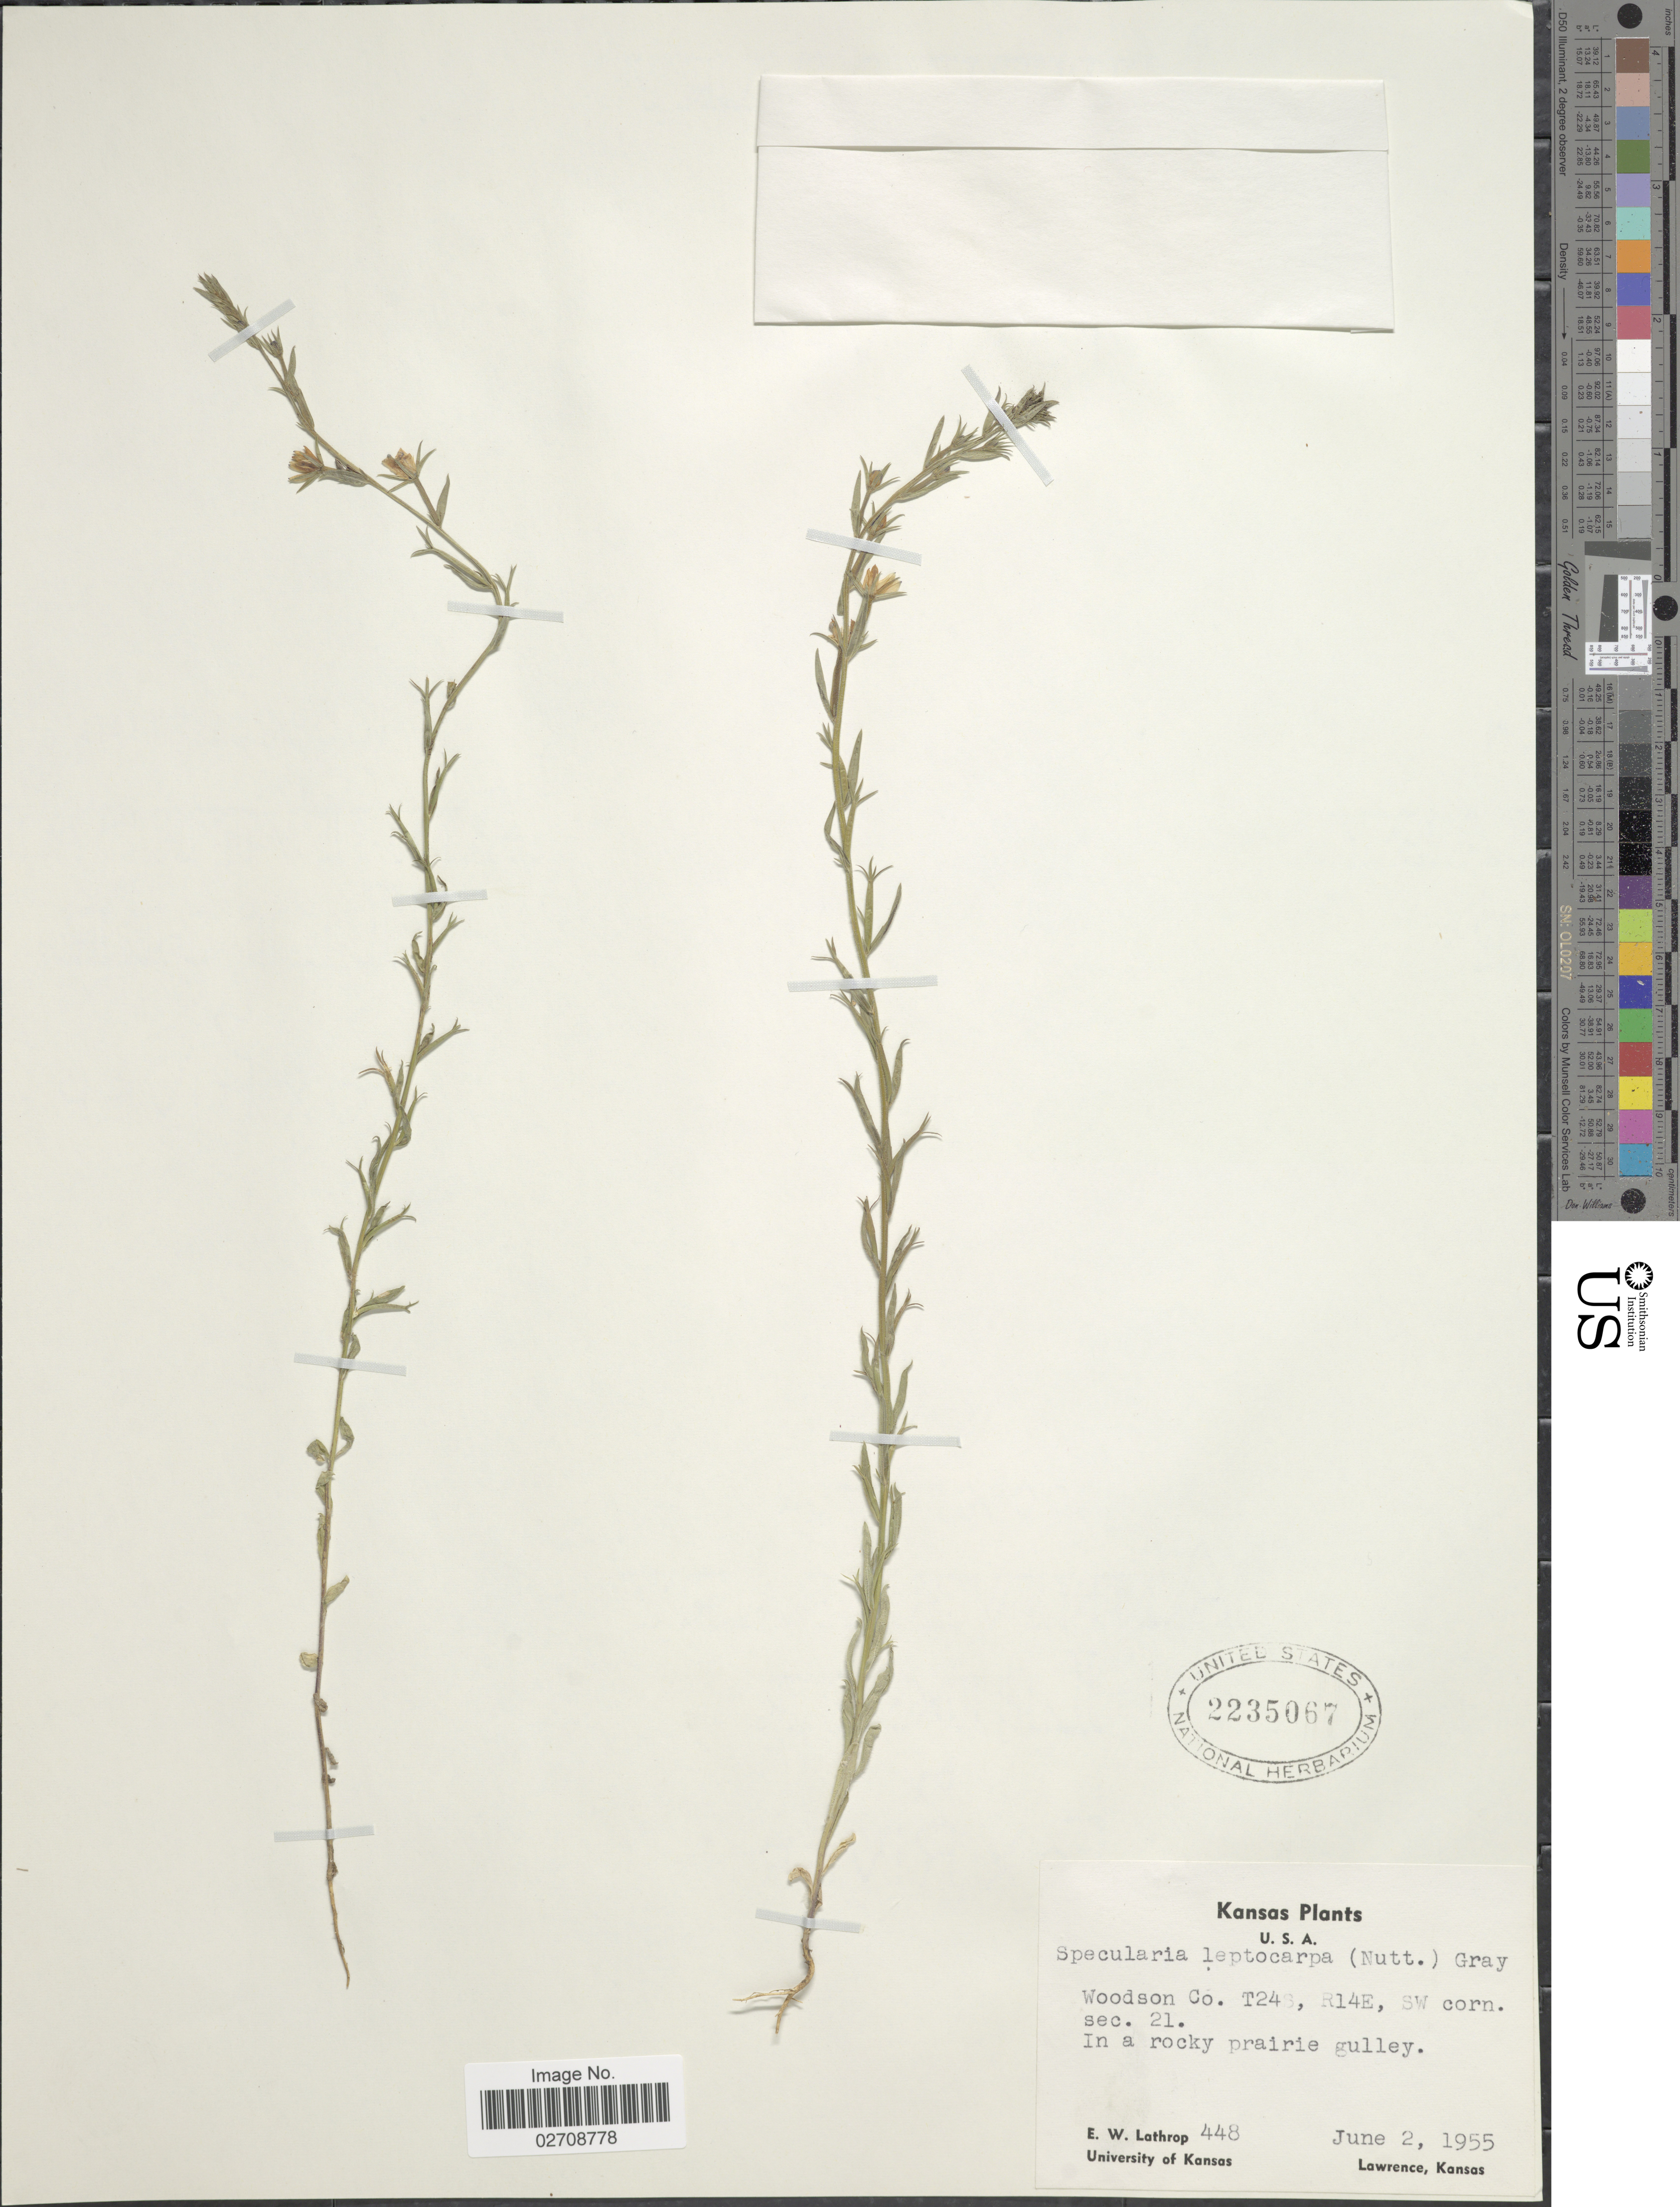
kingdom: Plantae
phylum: Tracheophyta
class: Magnoliopsida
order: Asterales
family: Campanulaceae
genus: Triodanis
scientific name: Triodanis leptocarpa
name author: Nieuwl.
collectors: E. W. Lathrop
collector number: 448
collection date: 1955-06-02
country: United States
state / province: Kansas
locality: Kansas, Woodson Co. T24S, R14E, SW corn. sec. 21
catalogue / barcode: US 2235067